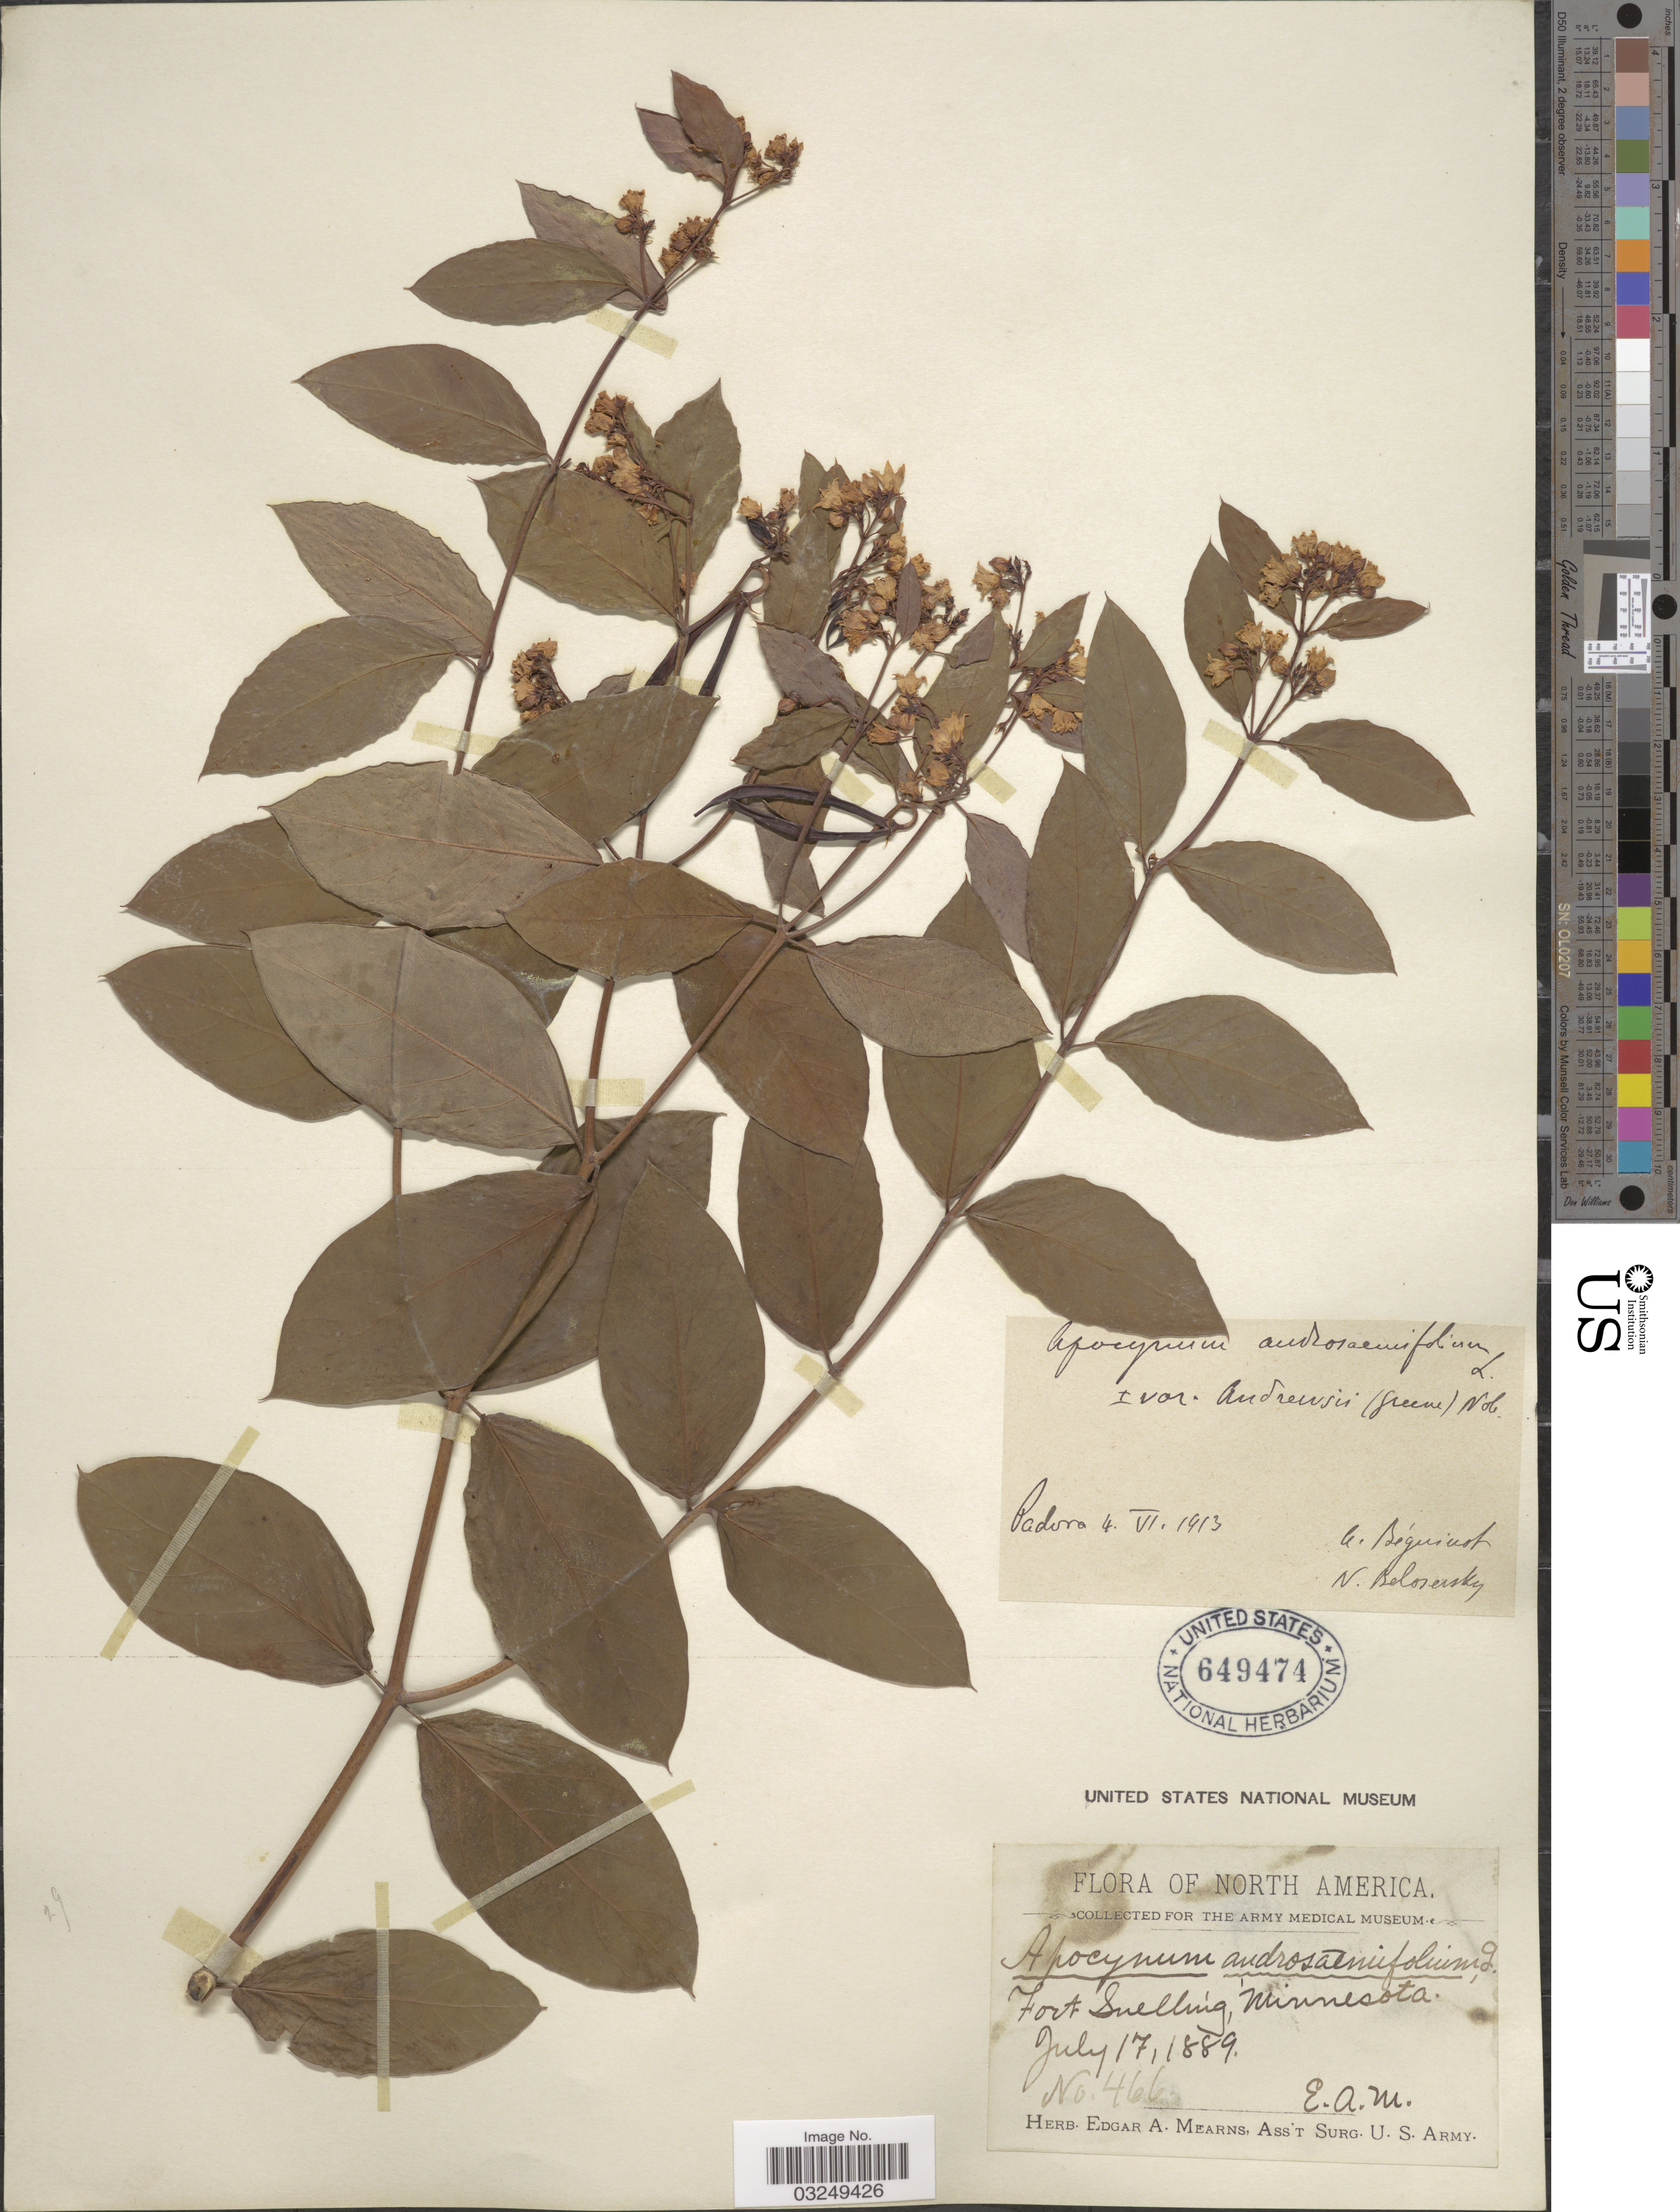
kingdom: Plantae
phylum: Tracheophyta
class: Magnoliopsida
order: Gentianales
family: Apocynaceae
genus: Apocynum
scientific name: Apocynum andrewsii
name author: Greene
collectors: E. A. Mearns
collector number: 466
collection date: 1889-07-17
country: United States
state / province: Minnesota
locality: Fort Snelling.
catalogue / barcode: US 649474